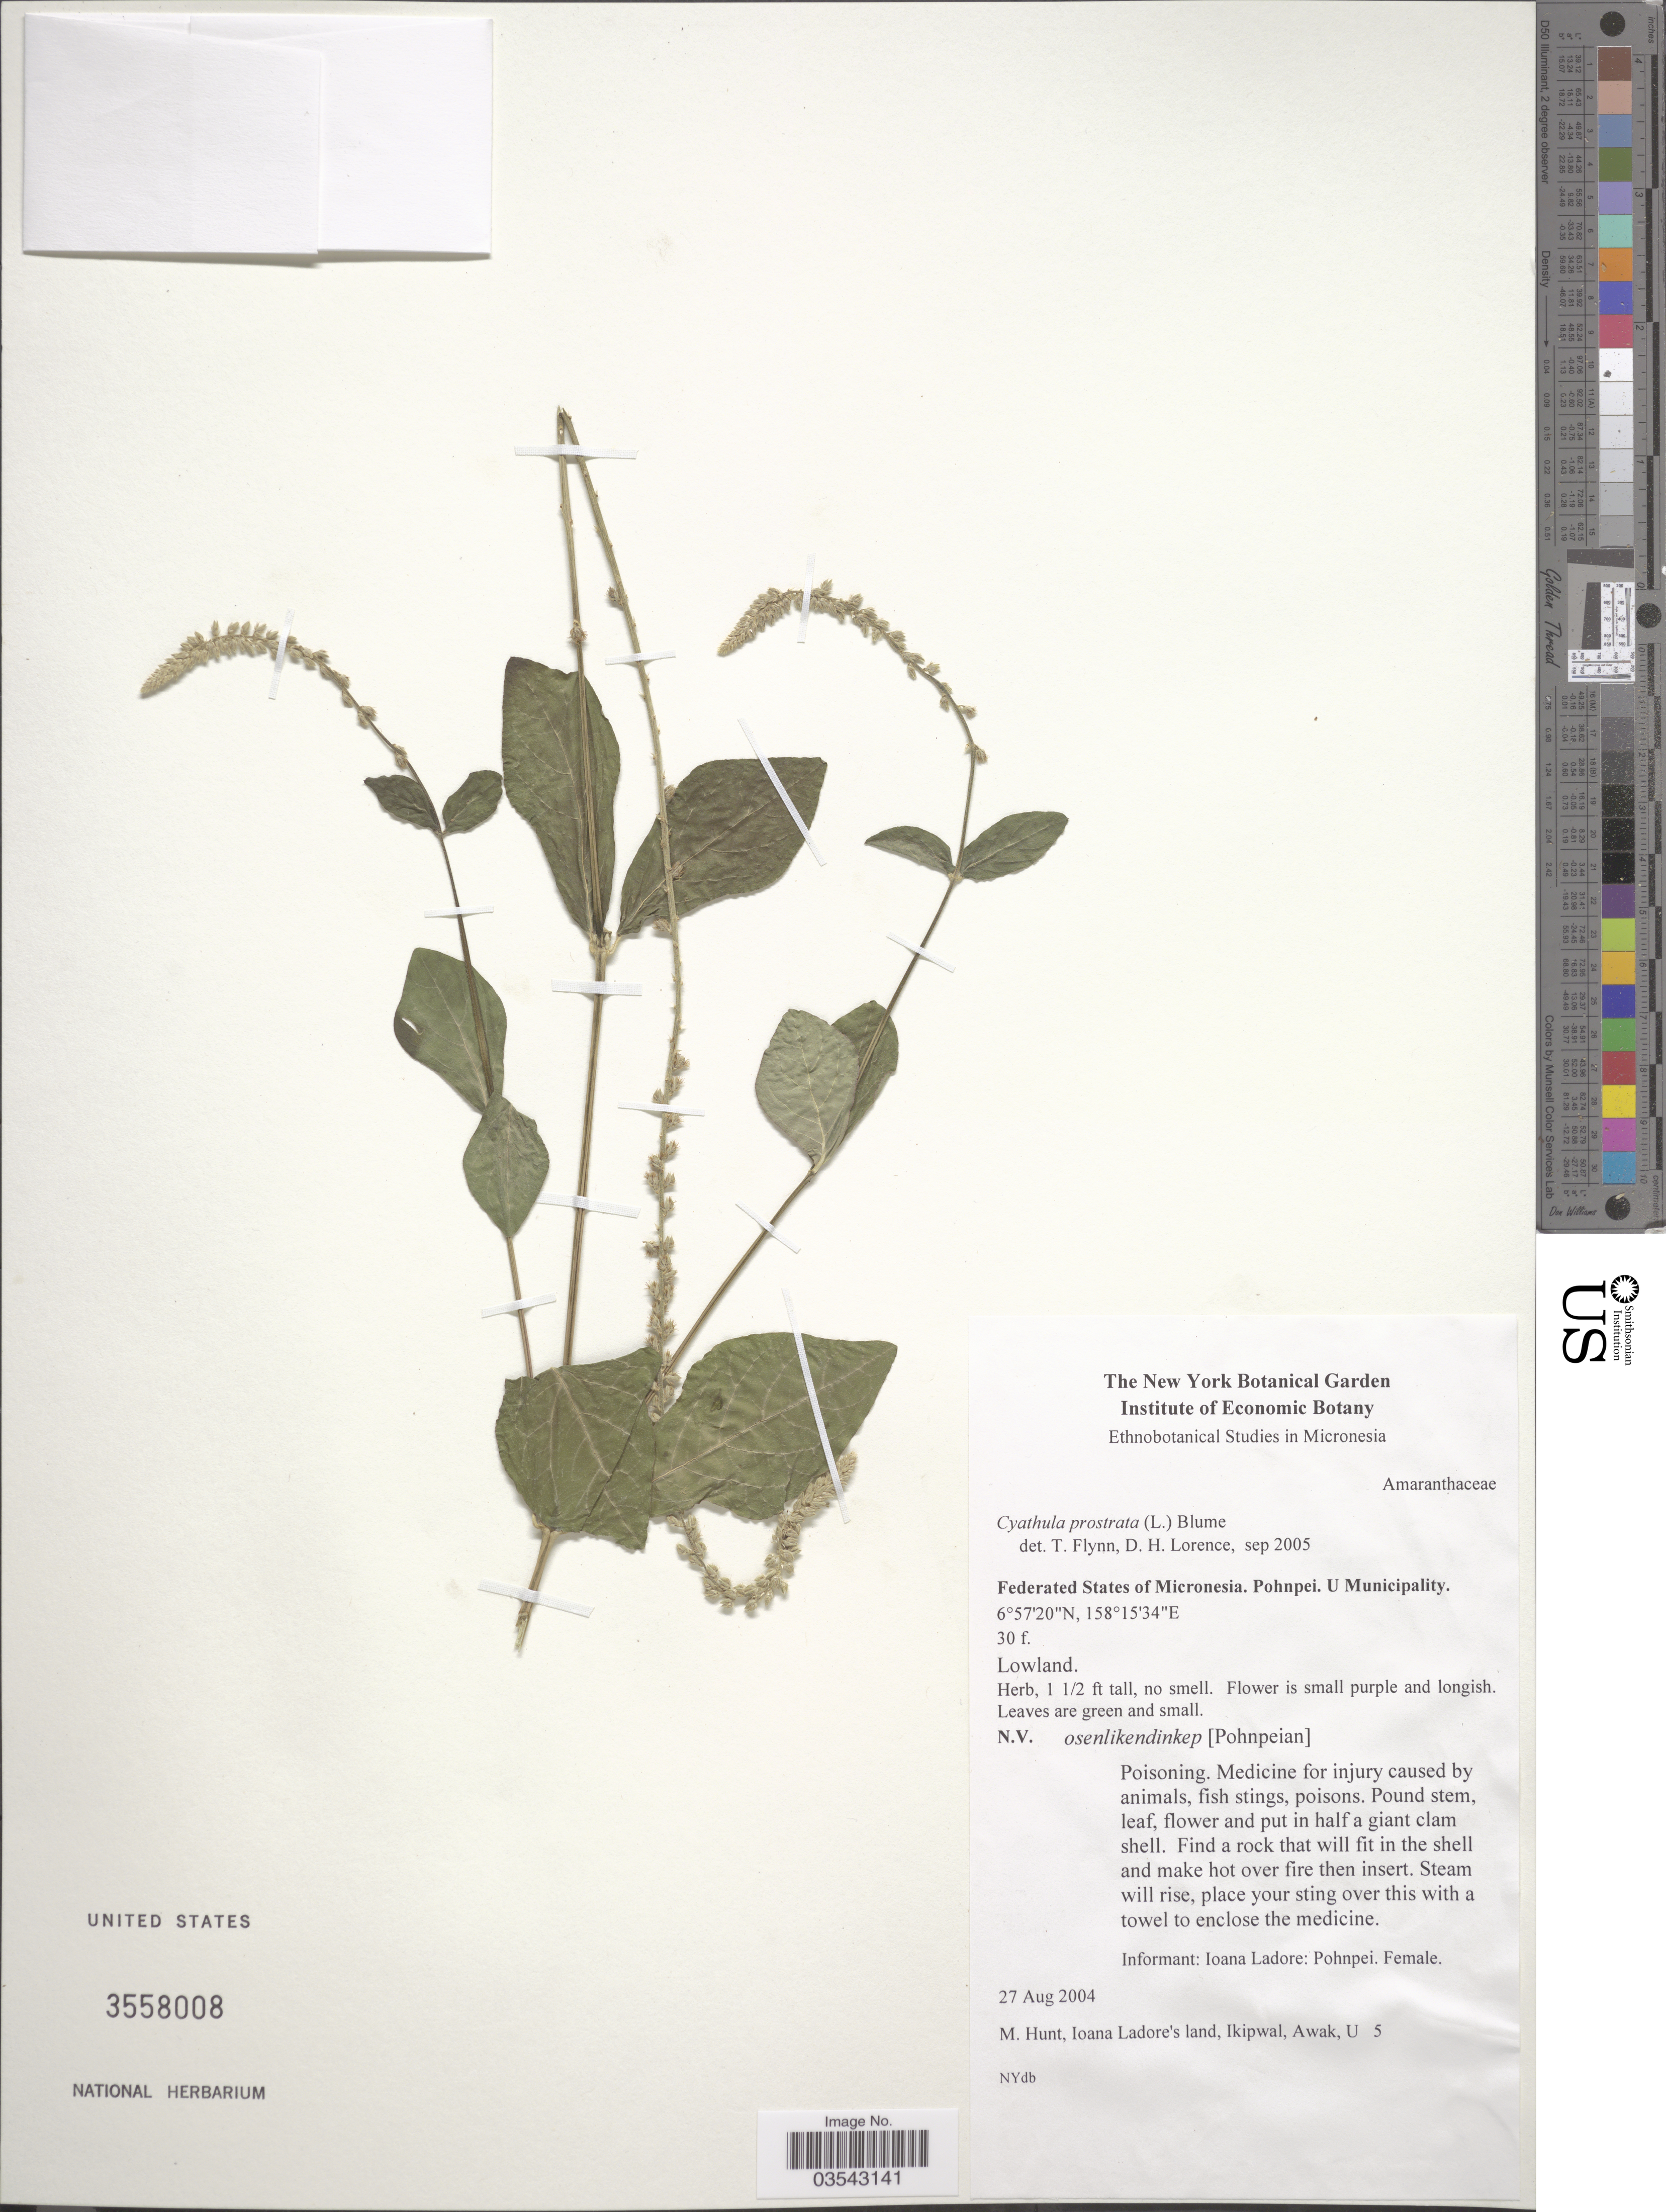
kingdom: Plantae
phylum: Tracheophyta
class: Magnoliopsida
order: Caryophyllales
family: Amaranthaceae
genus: Cyathula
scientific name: Cyathula sp.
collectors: M. Hunt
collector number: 5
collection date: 2004-08-27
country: Micronesia, Federated States of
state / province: Pohnpei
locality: U. Municipality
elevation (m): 9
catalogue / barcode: US 3558008